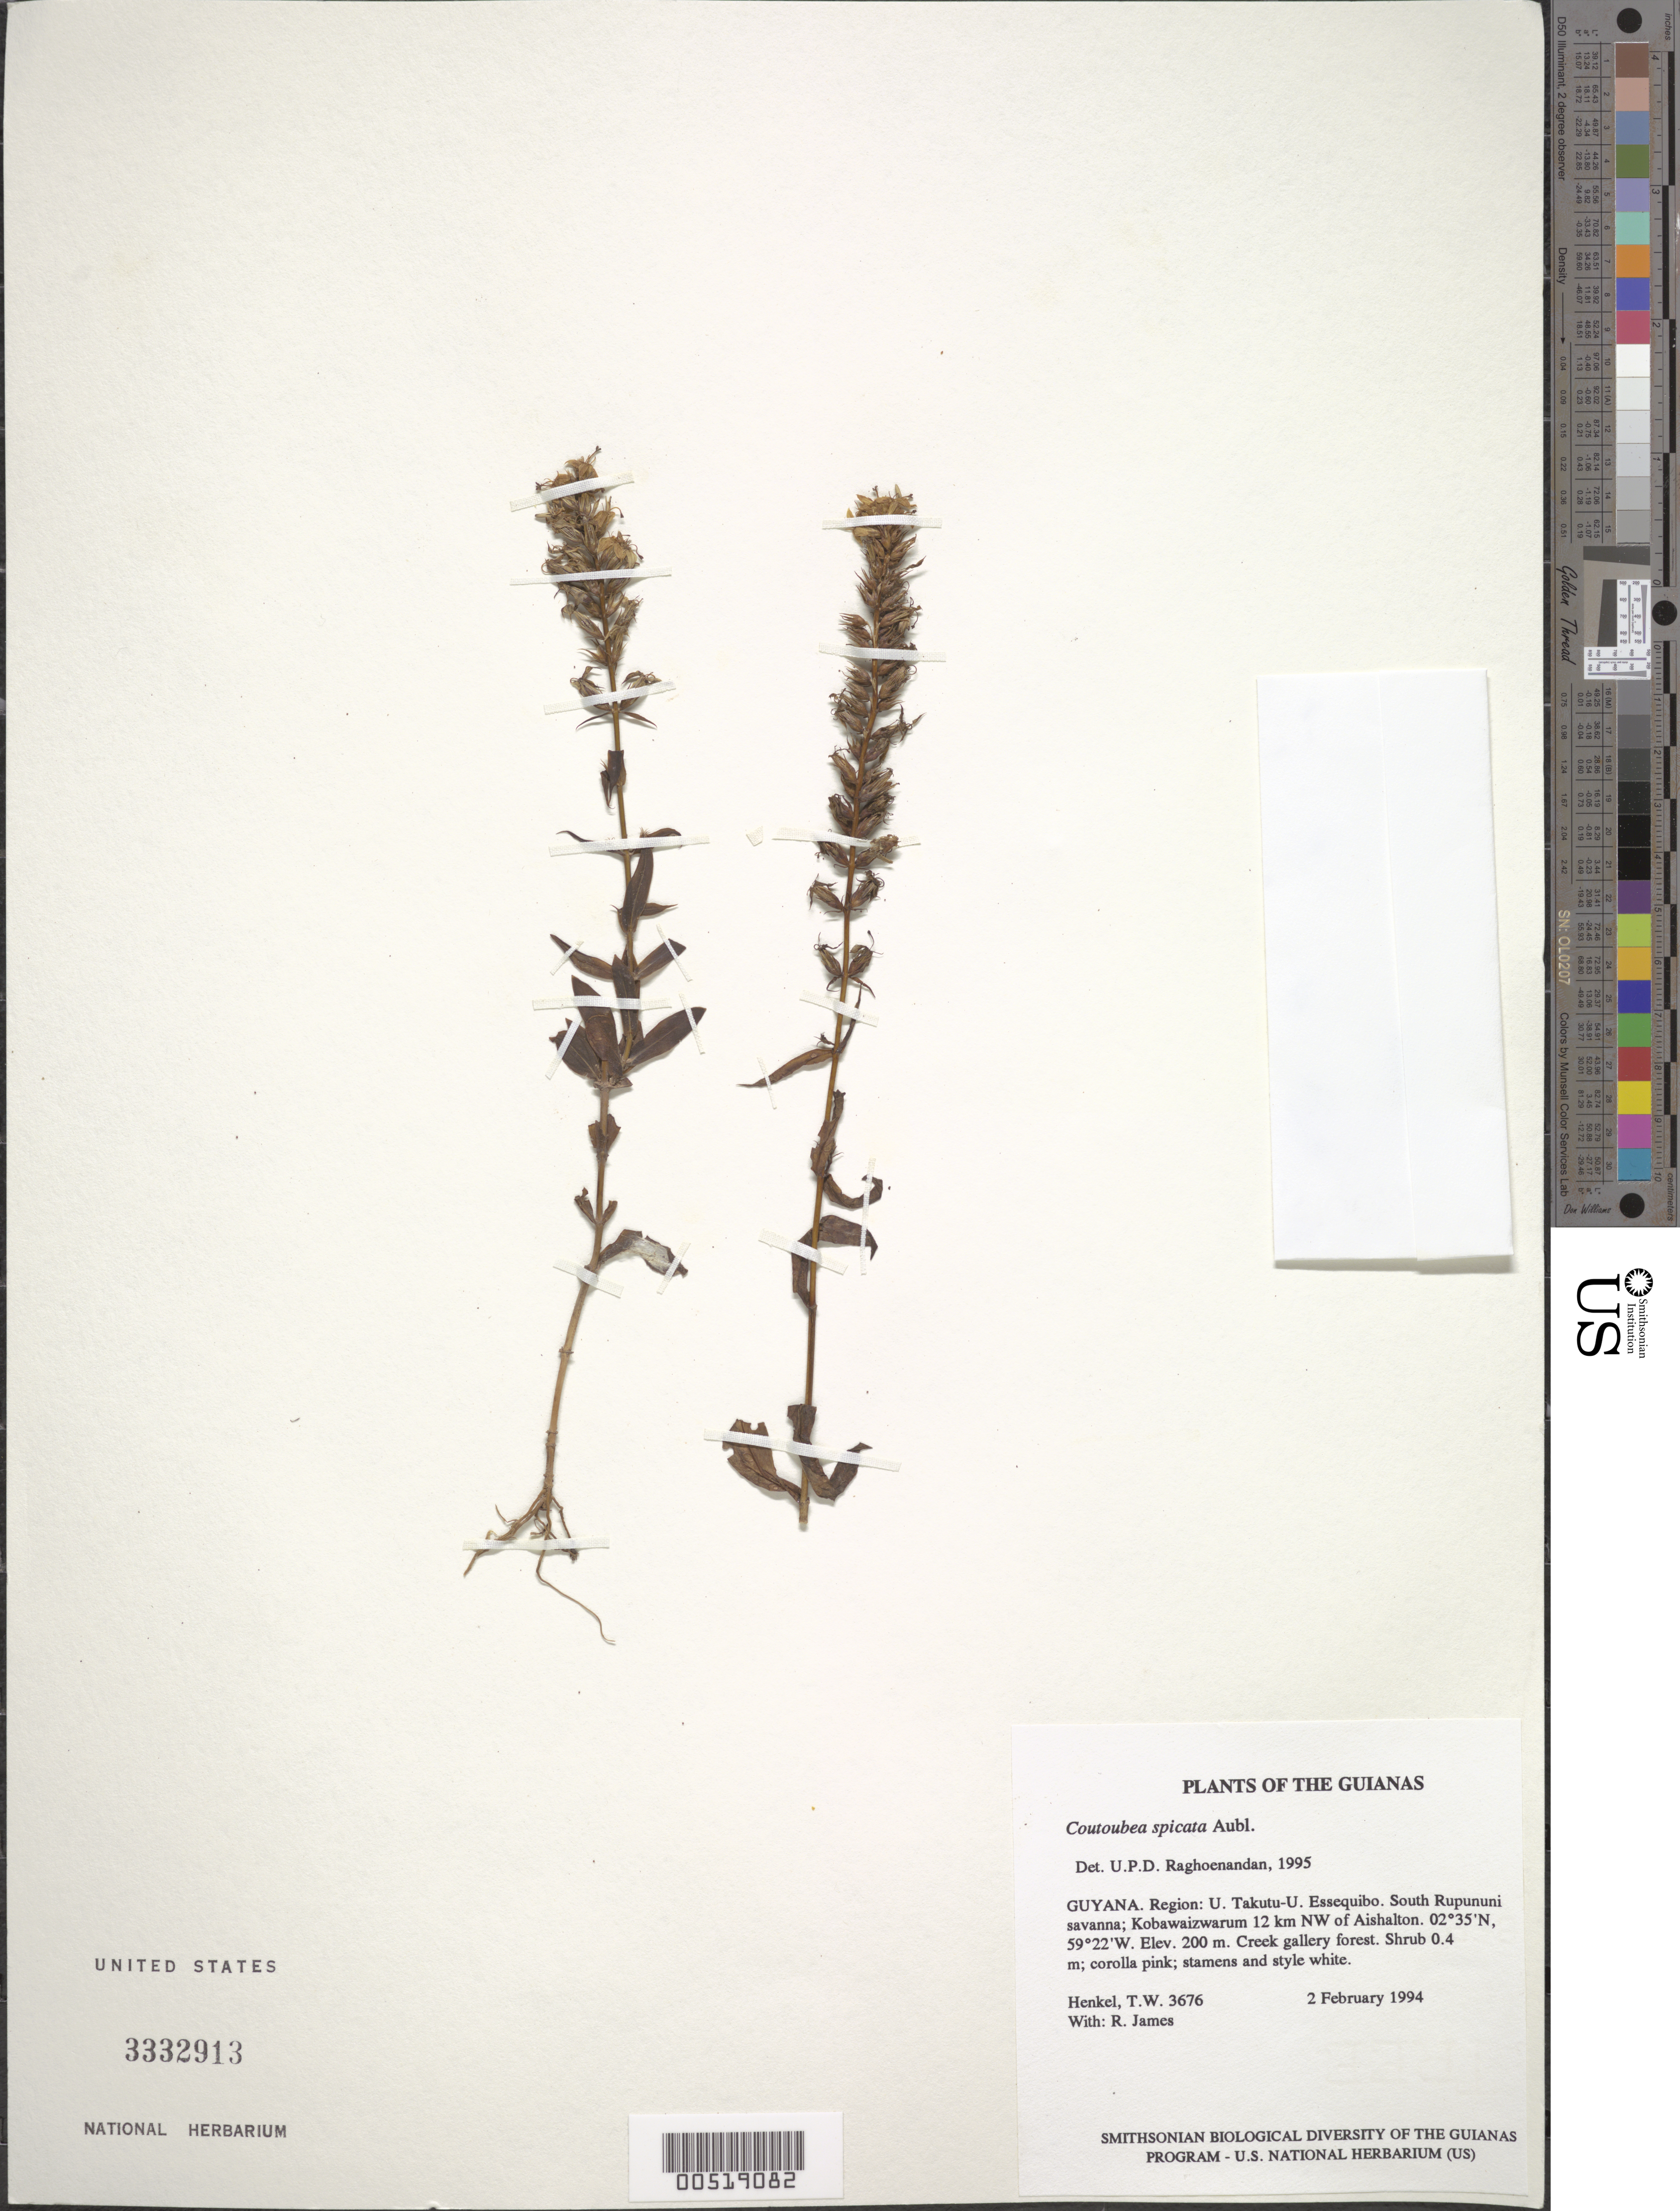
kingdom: Plantae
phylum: Tracheophyta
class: Magnoliopsida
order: Gentianales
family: Gentianaceae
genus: Coutoubea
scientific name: Coutoubea spicata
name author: Aubl.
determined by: Raghoenandan, U. P. D.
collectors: T. Henkel & R. James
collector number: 3676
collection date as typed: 2 February 1994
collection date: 1994-02-02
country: Guyana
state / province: U. Takutu-U. Essequibo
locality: South Rupununi savanna; Kobawaizwarum 12 km NW of Aishalton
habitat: Creek gallery forest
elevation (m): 200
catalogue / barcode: US 3332913